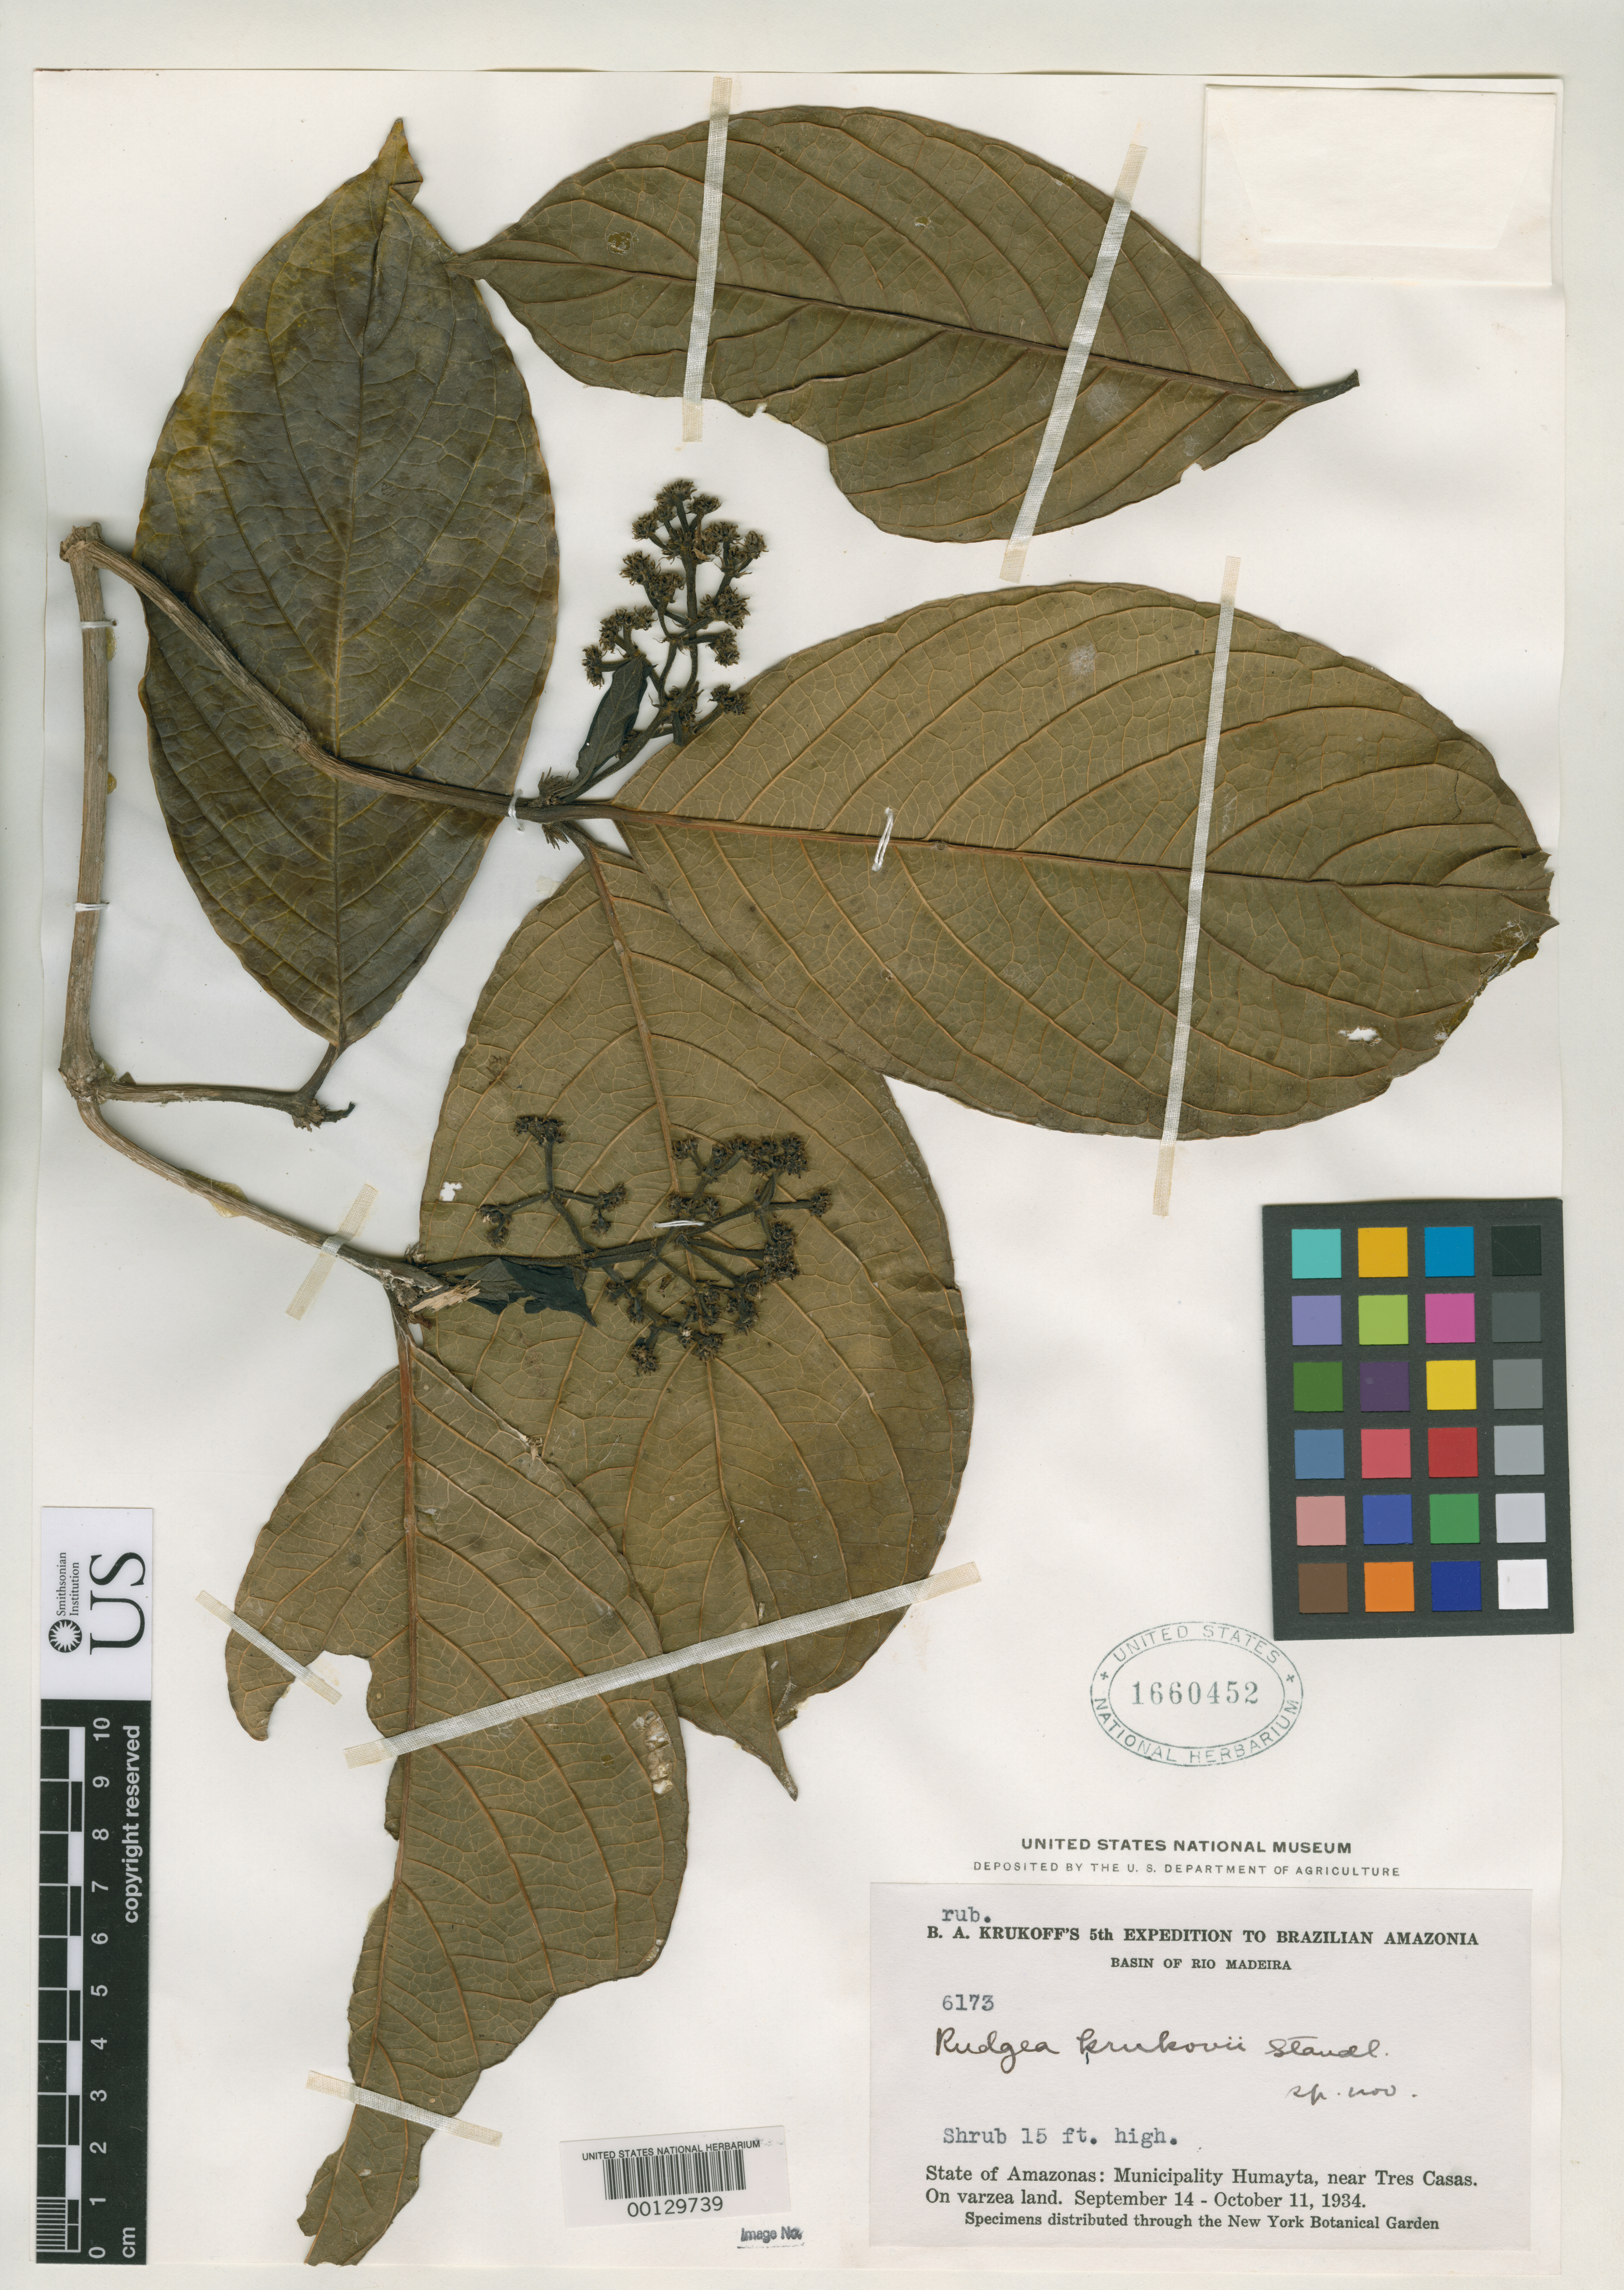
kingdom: Plantae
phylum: Tracheophyta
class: Magnoliopsida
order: Gentianales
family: Rubiaceae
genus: Rudgea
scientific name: Rudgea krukovii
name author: Standl.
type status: Isotype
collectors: B. A. Krukoff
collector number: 6173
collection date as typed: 14 Sep 1934 to 11 Oct 1934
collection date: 1934-09-14/1934-10-11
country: Brazil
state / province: Amazonas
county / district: Humayta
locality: Near Tres Casas.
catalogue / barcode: US 1660452